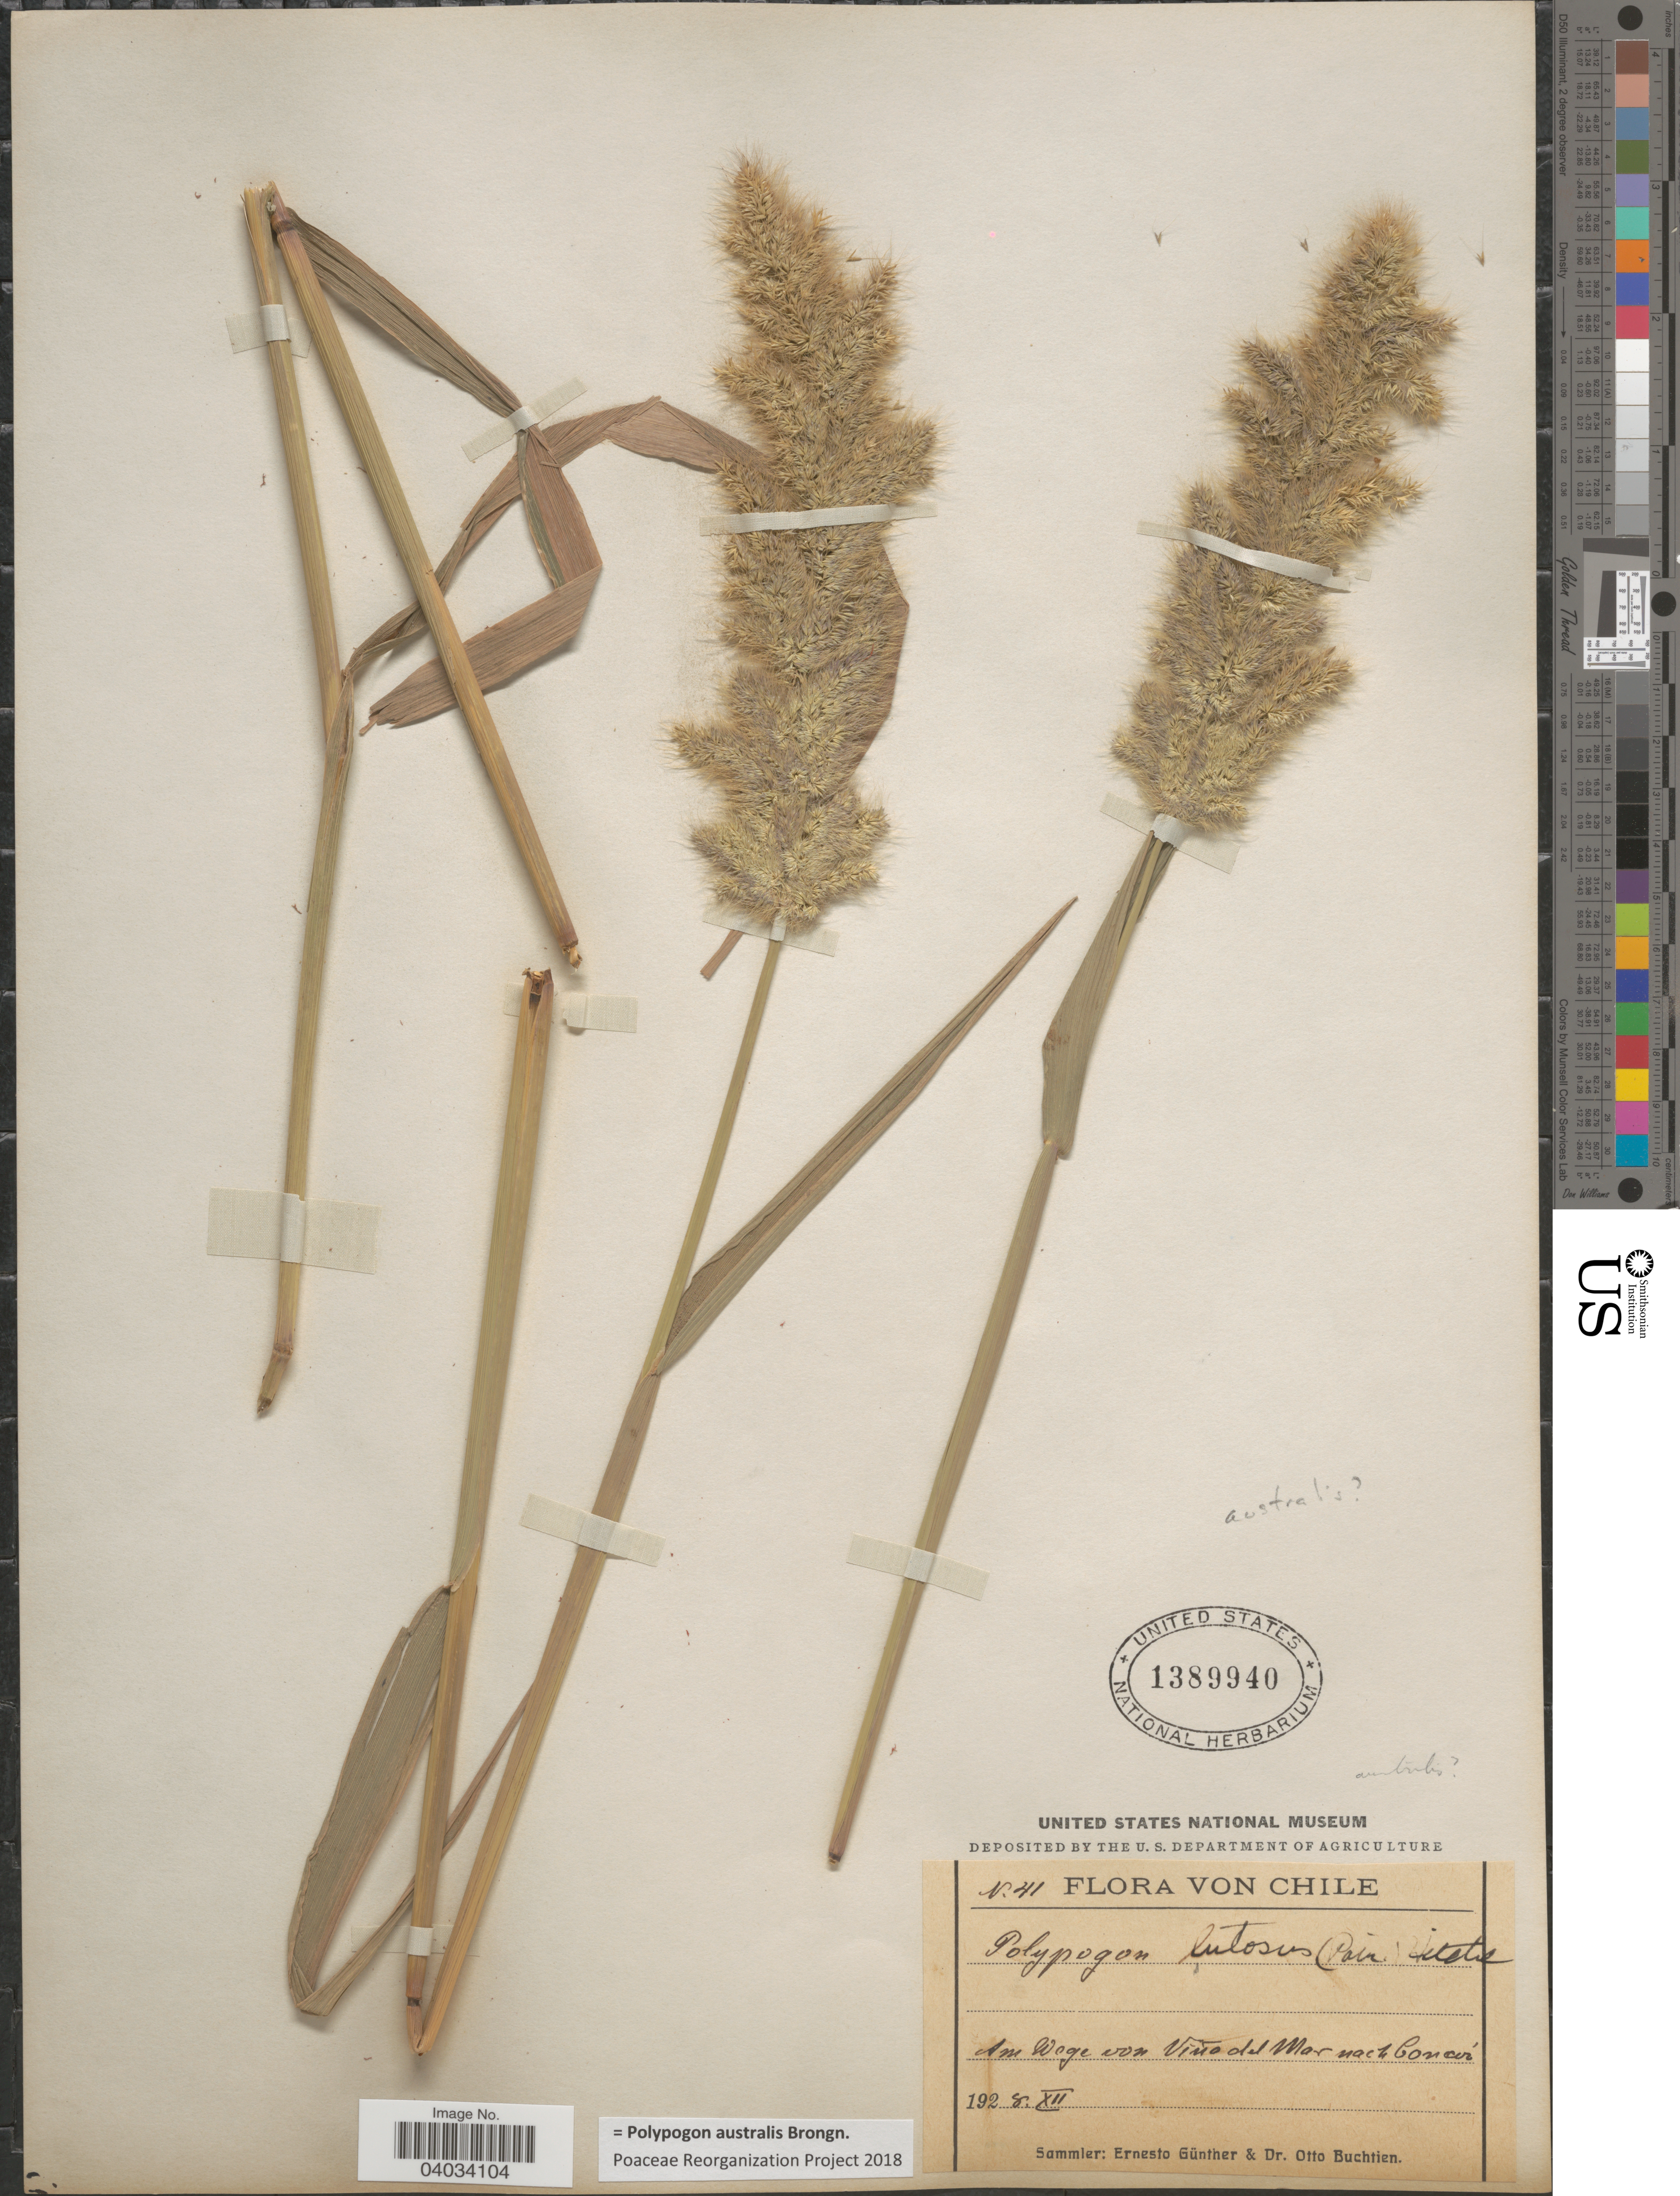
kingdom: Plantae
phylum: Tracheophyta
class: Liliopsida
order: Poales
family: Poaceae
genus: Polypogon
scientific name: Polypogon australis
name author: Brongn.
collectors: E. Gunther & O. Buchtien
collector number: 41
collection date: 1928-12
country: Chile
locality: Am Wege von Vino del Mar nach Concón.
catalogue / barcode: US 1389940